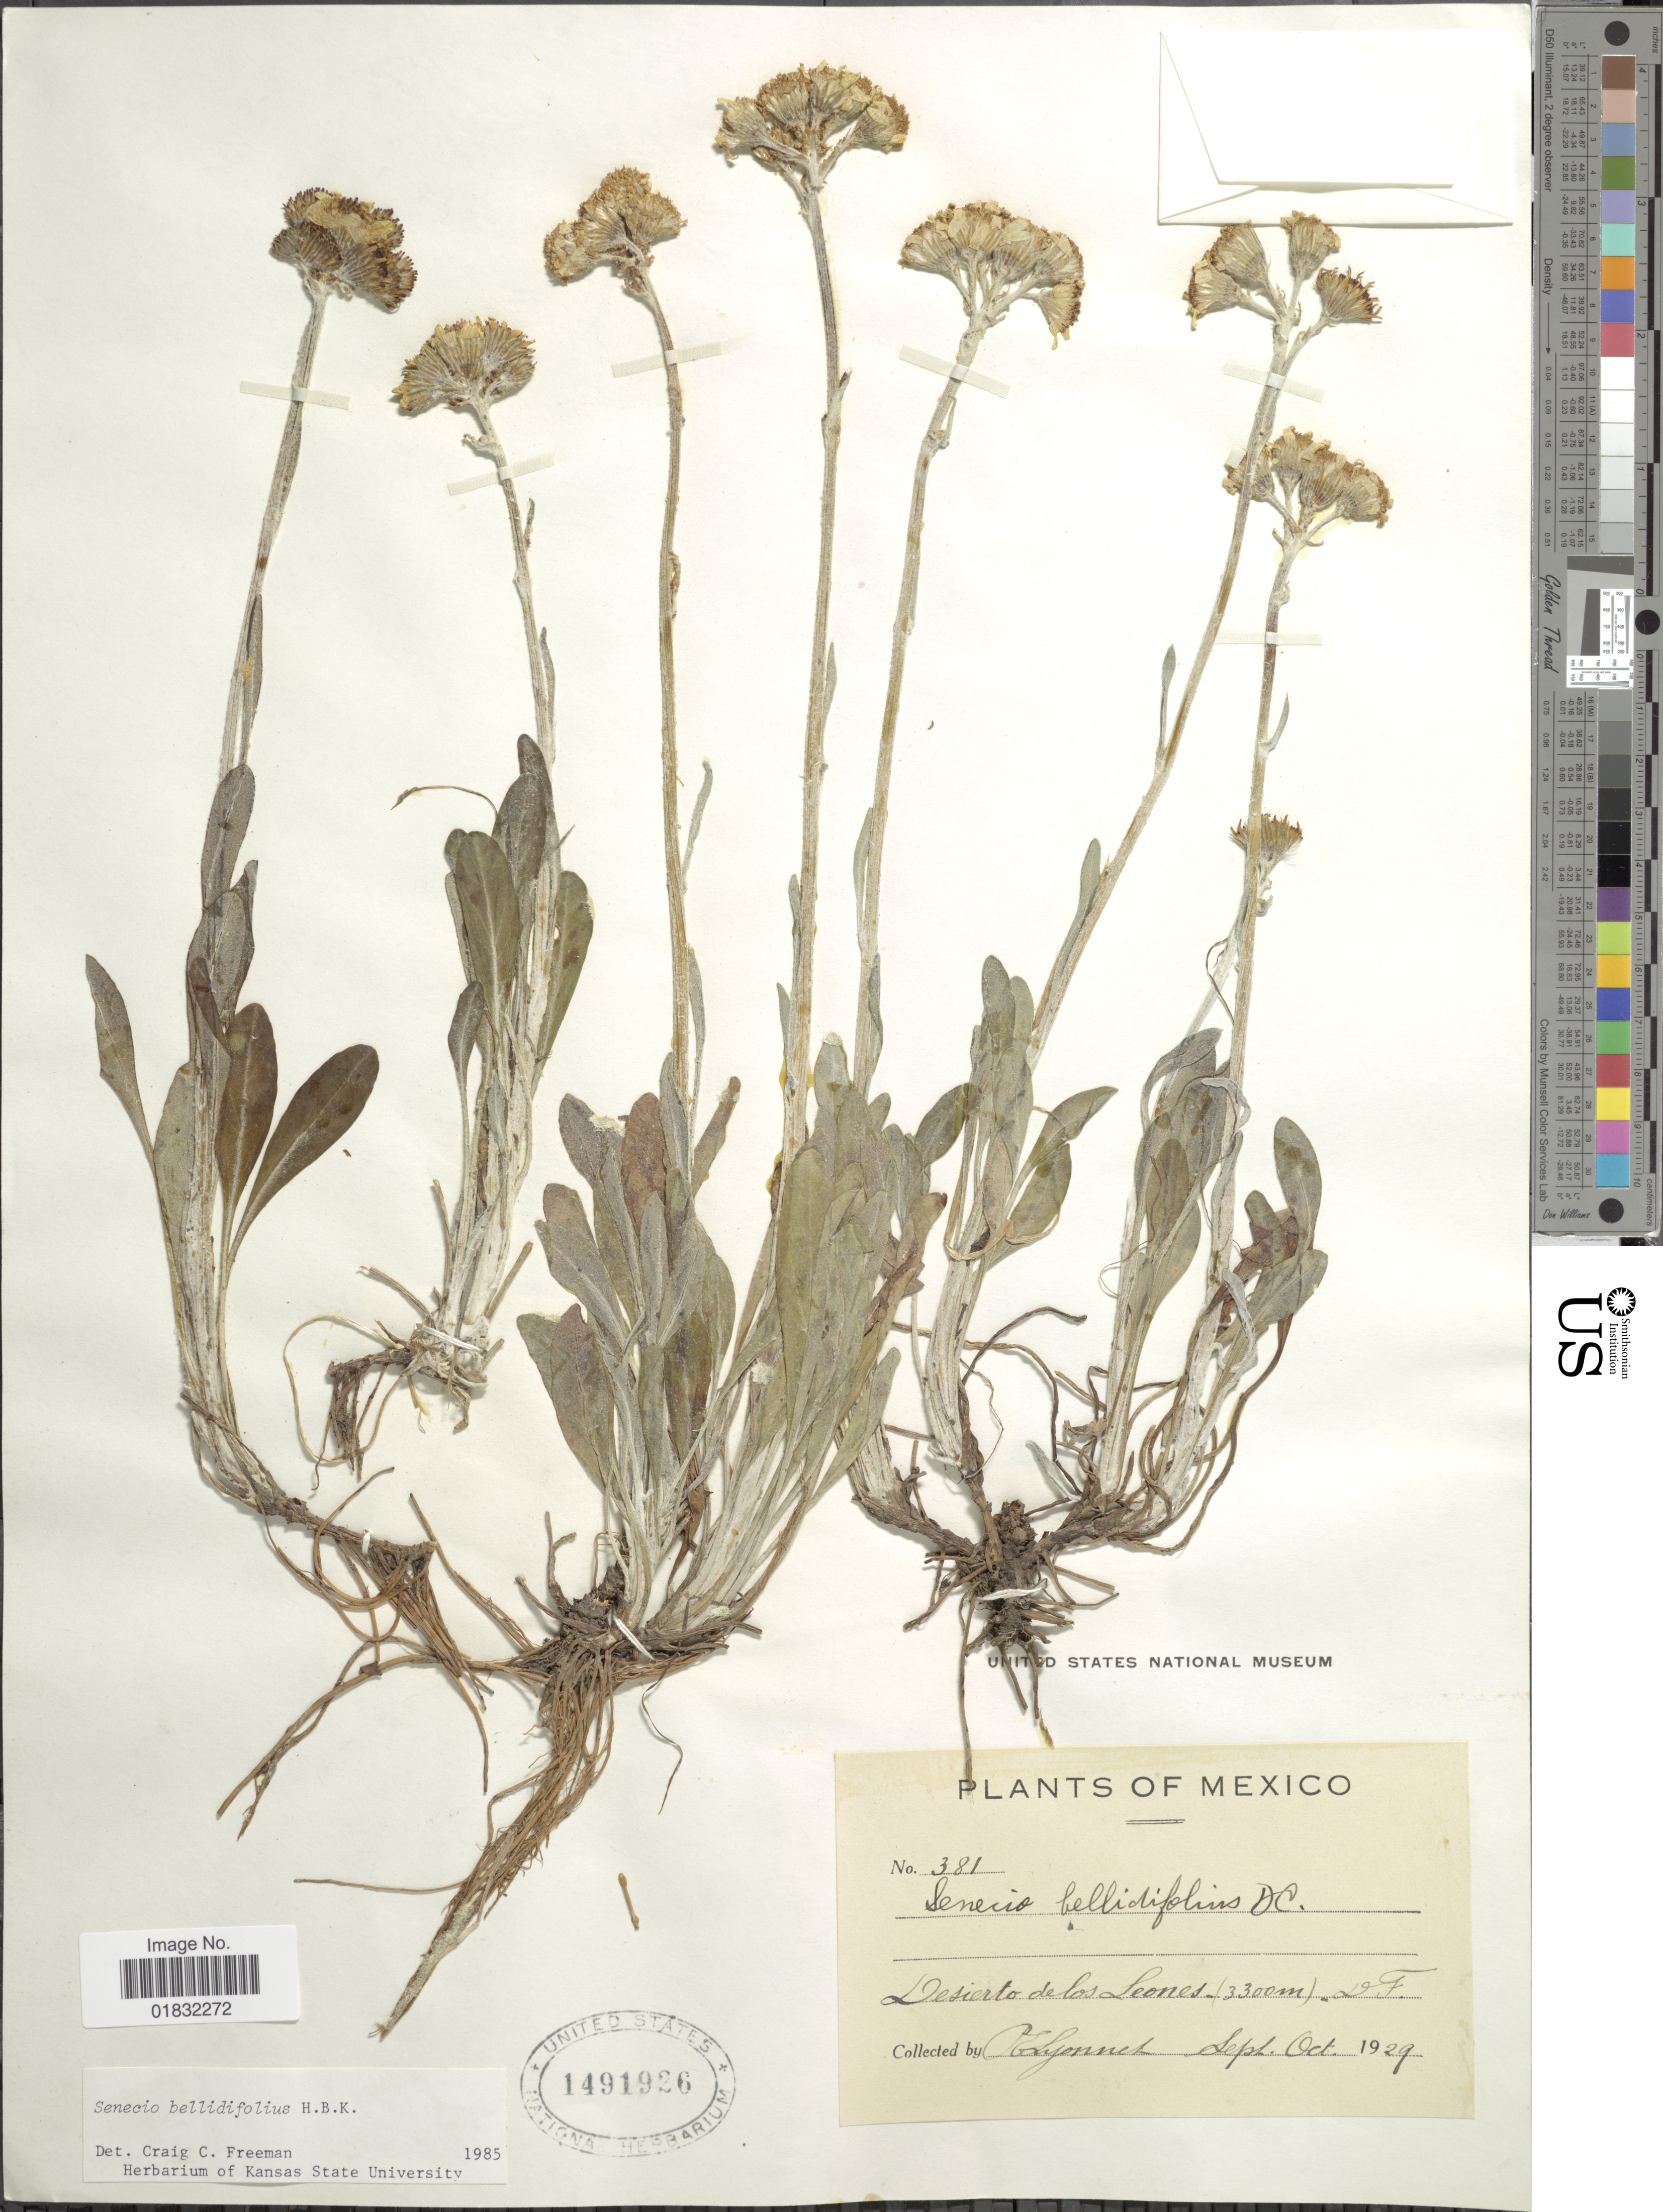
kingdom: Plantae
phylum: Tracheophyta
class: Magnoliopsida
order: Asterales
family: Asteraceae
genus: Packera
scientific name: Packera bellidifolia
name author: (Kunth) W.A. Weber & Á. Löve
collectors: C. Lyonnet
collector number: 381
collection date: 1929-09/1929-10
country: Mexico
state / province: Distrito Federal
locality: Desierto de los Leones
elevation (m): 3300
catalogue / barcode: US 1491926